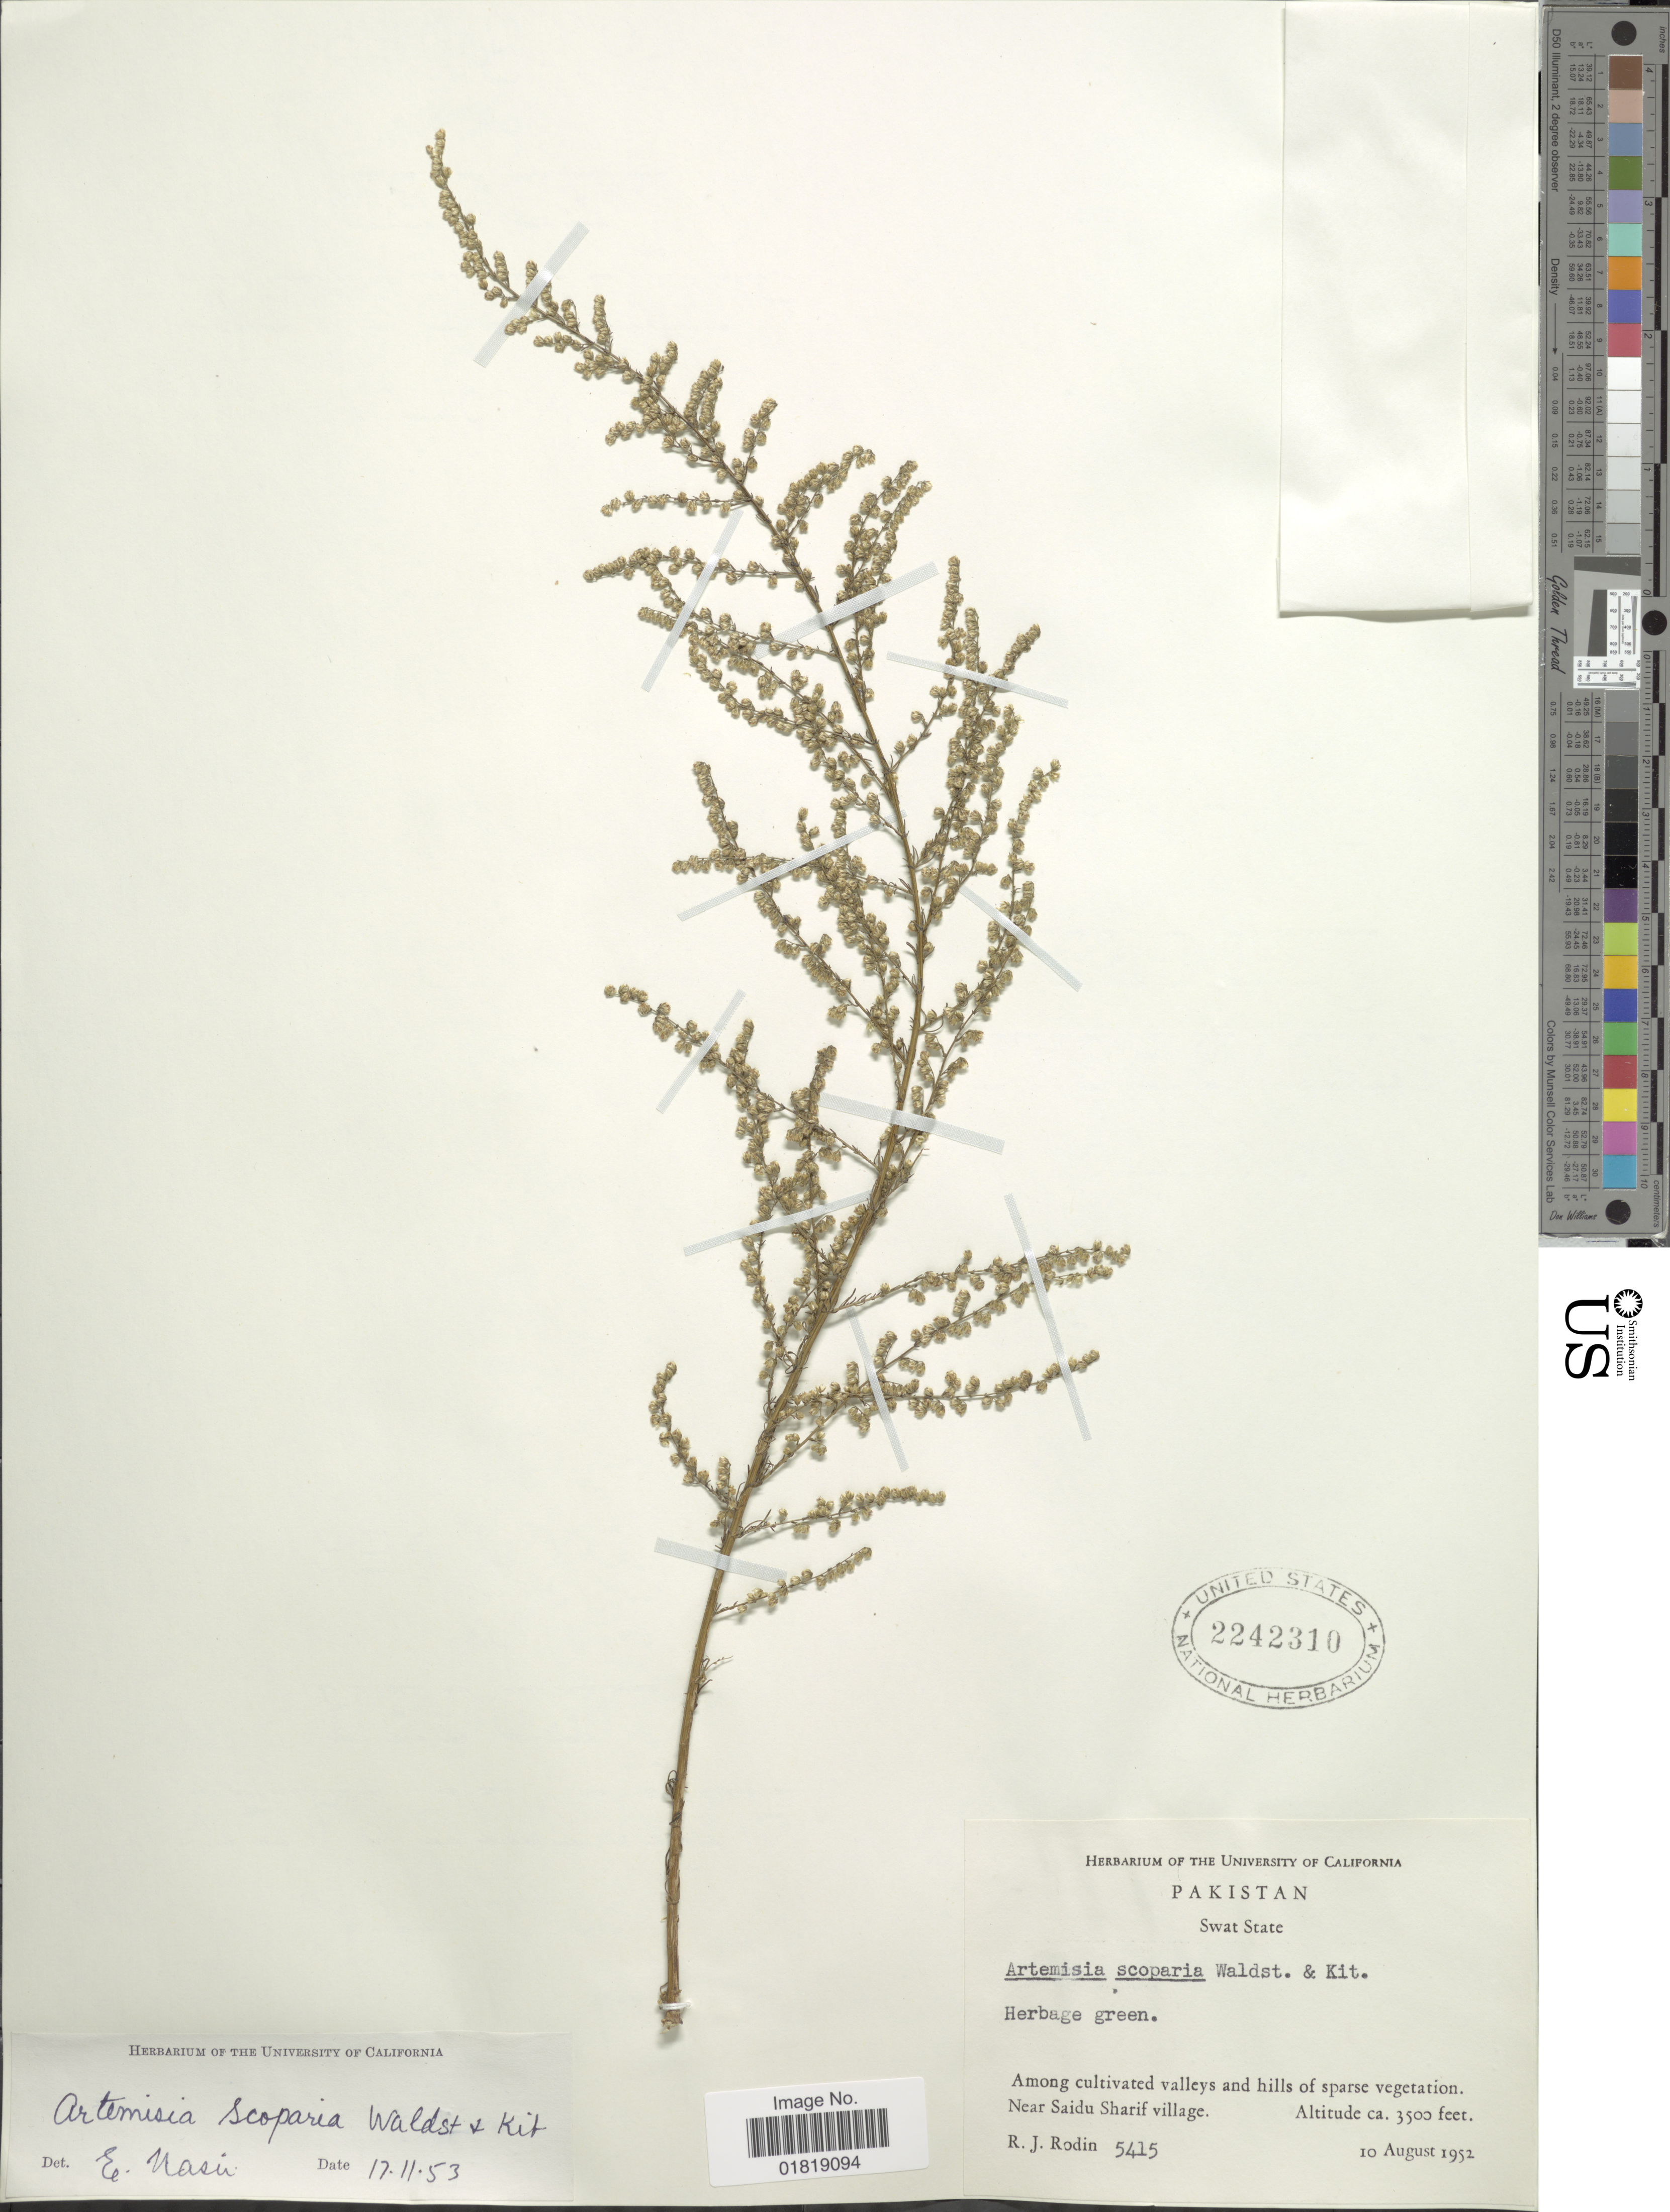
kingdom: Plantae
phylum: Tracheophyta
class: Magnoliopsida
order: Asterales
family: Asteraceae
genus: Artemisia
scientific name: Artemisia scoparia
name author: Waldst. & Kit.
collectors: R. J. Rodin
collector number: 5415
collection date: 1952-08-10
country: Pakistan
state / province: Khyber Pakhtunkhwa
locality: Swat State, near Saidu Sharif village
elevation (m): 1067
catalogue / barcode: US 2242310